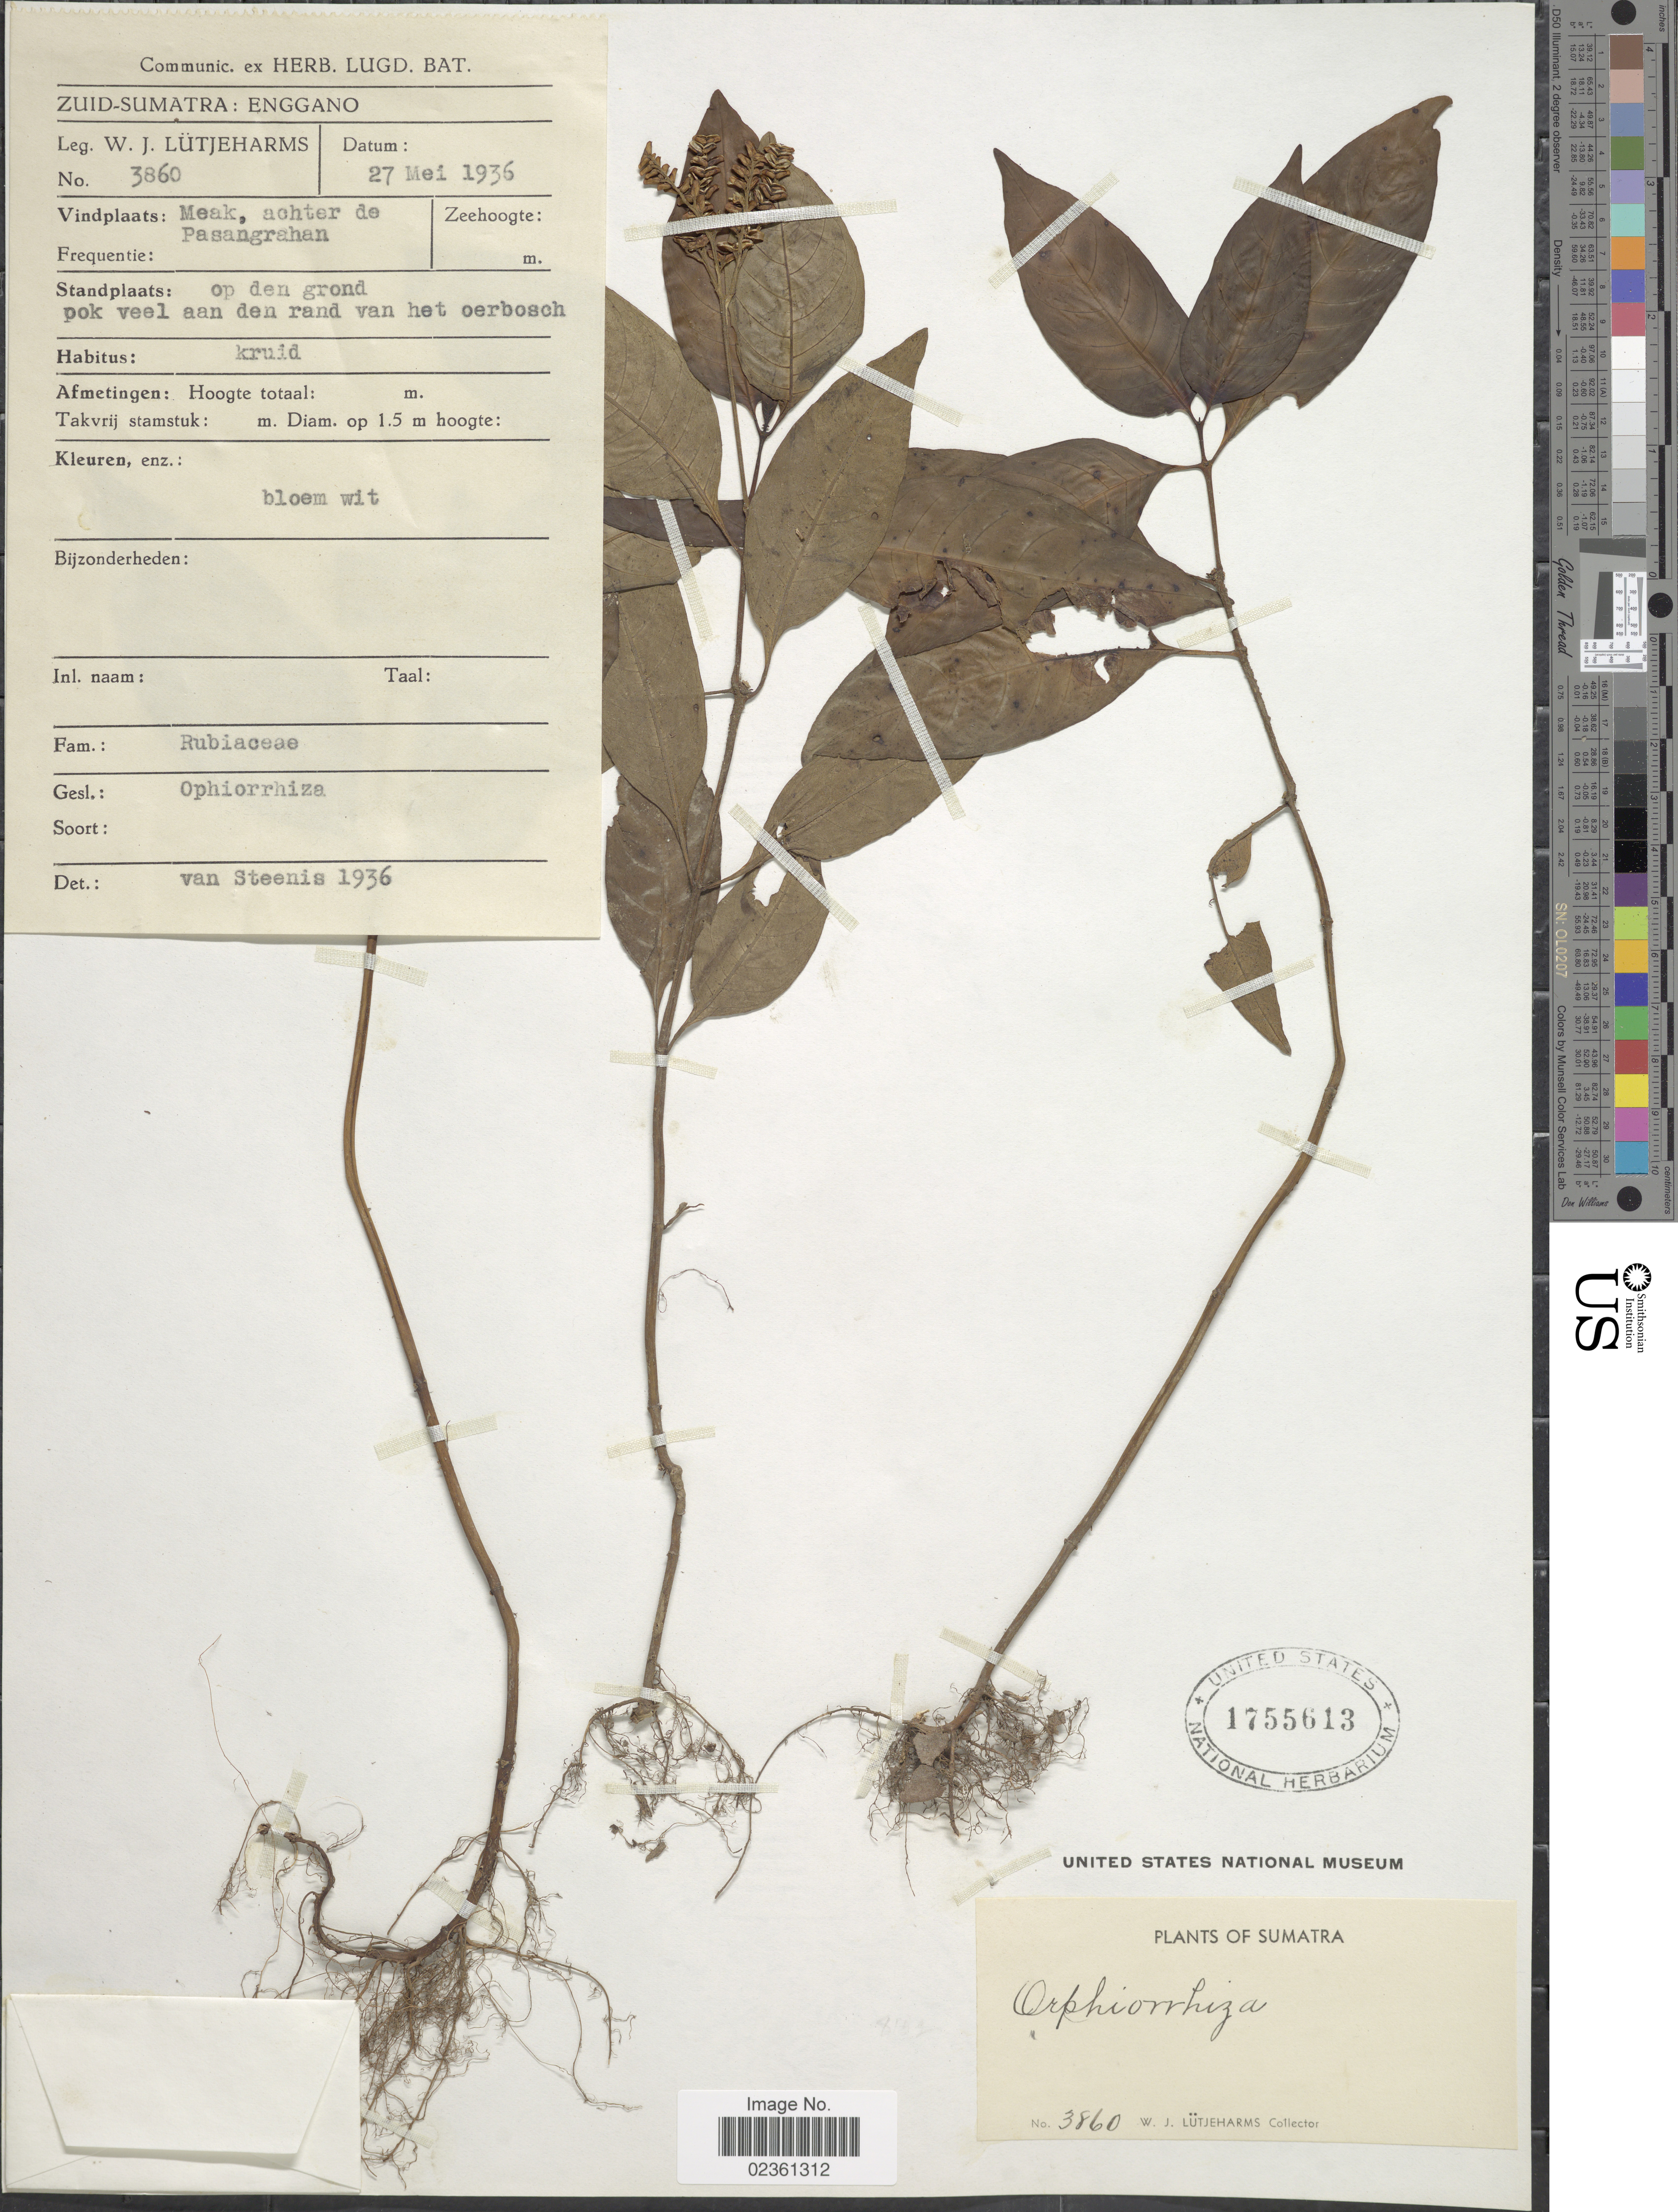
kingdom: Plantae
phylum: Tracheophyta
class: Magnoliopsida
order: Gentianales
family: Rubiaceae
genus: Ophiorrhiza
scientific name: Ophiorrhiza sp.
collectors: W. Lütjeharms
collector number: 3860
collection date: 1936-05-27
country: Indonesia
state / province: Sumatra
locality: Zuid-Sumatra: Enggano, Meak, achter de Pasangrahan, op den grond pok veel aan den rand van het oerbosch.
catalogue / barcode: US 1755613